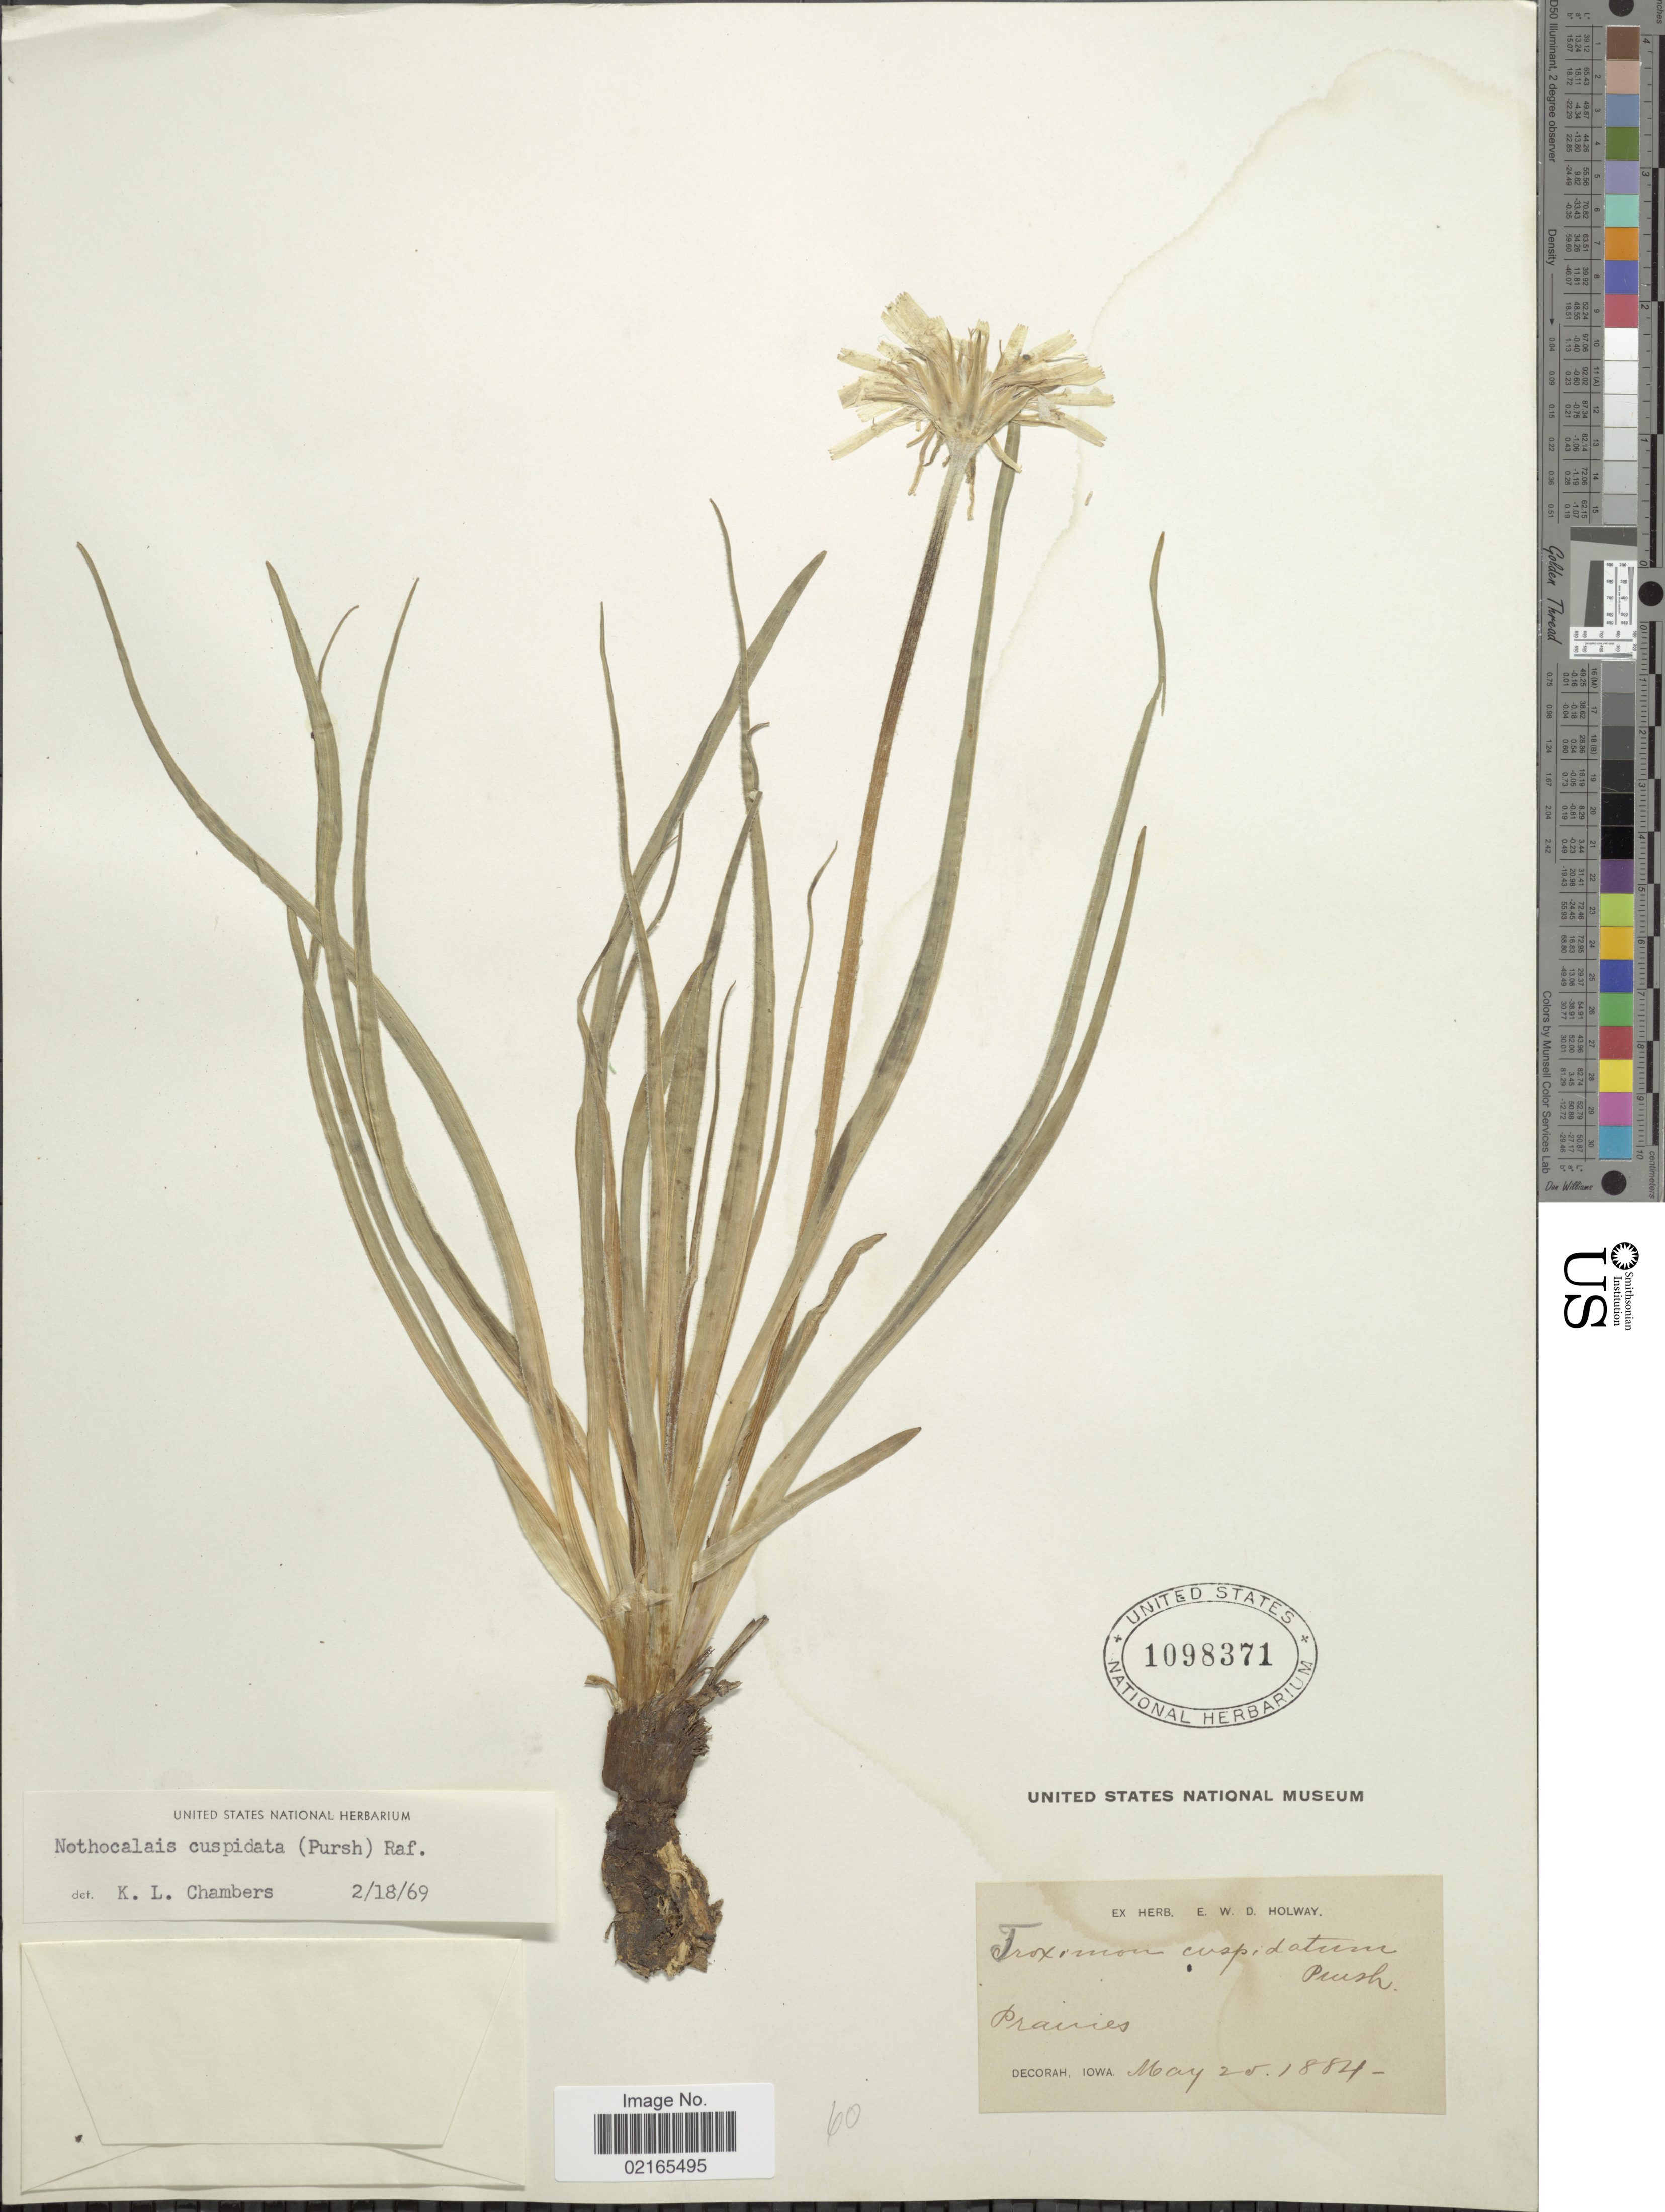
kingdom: Plantae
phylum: Tracheophyta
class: Magnoliopsida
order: Asterales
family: Asteraceae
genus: Nothocalais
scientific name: Nothocalais cuspidata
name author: (Pursh) Greene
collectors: ex herb. E.W.D. Holway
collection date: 1884-05-25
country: United States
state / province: Iowa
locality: Prairies, Decorah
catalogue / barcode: US 1098371